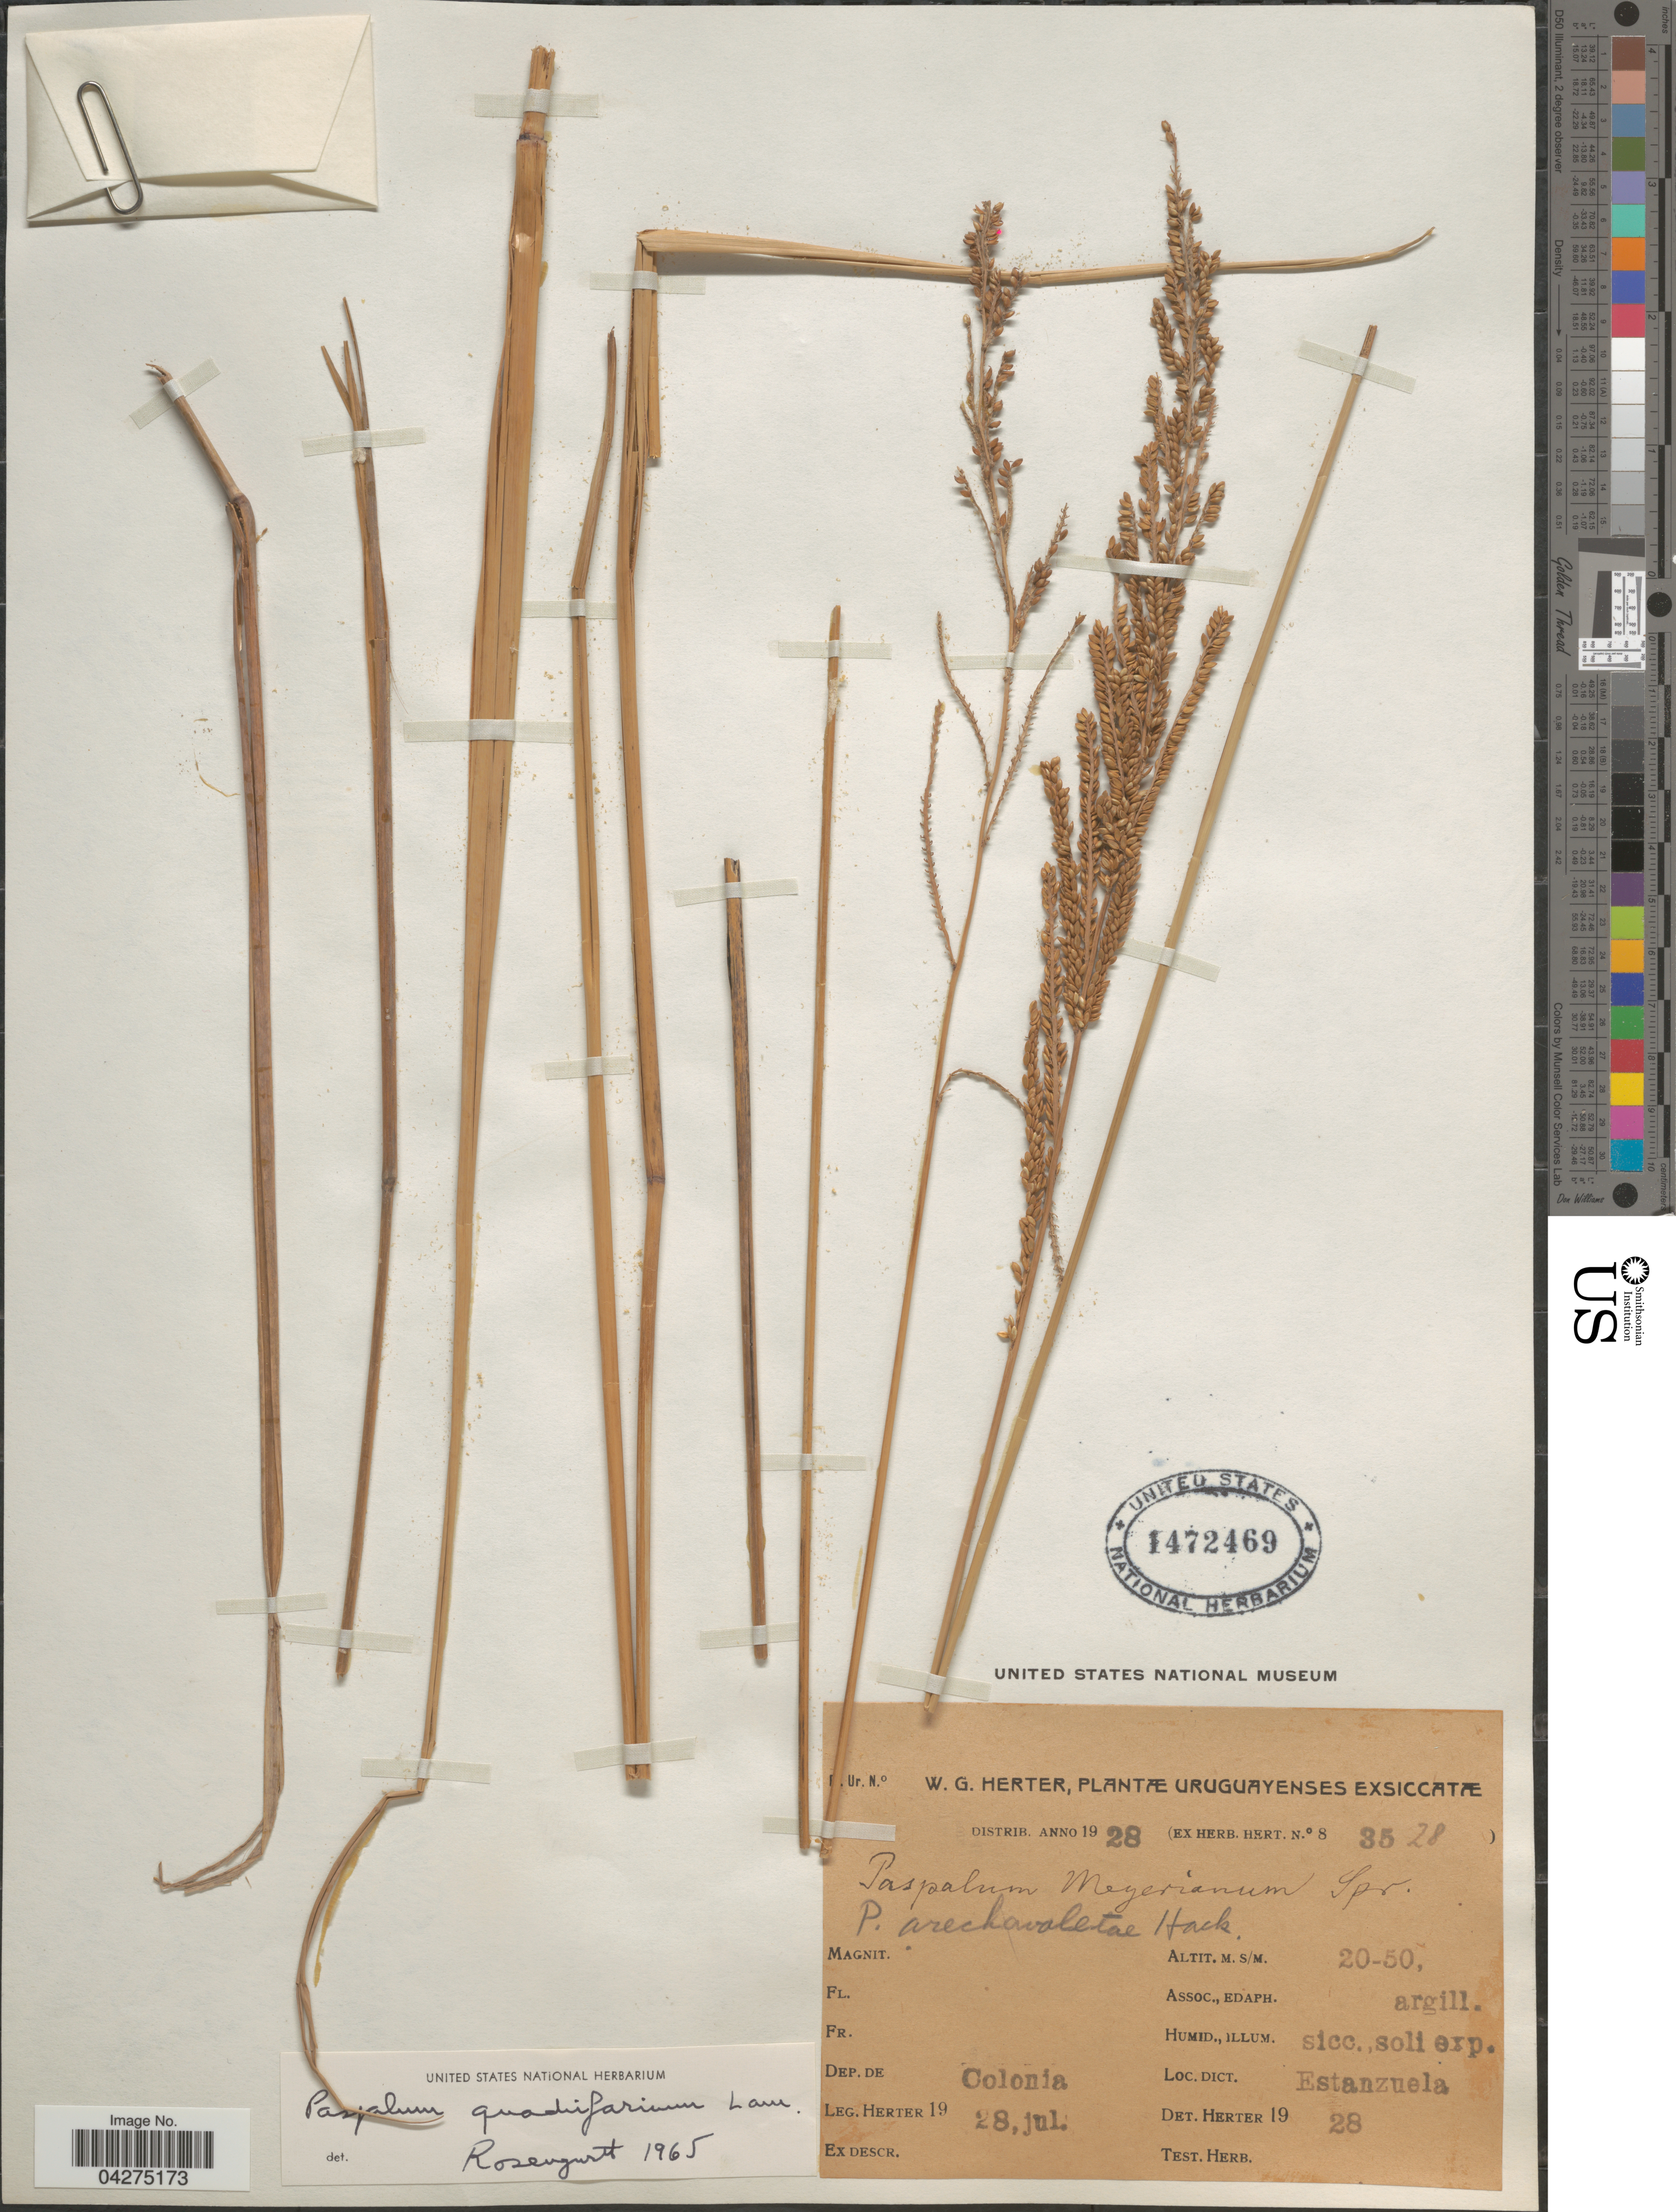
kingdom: Plantae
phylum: Tracheophyta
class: Liliopsida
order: Poales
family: Poaceae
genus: Paspalum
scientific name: Paspalum quadrifarium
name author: Lam.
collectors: W. G. Herter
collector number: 3528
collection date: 1928-07-28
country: Uruguay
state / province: Colonia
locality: Dep. de Colonia. Estanzuela.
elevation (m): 20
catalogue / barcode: US 1472469